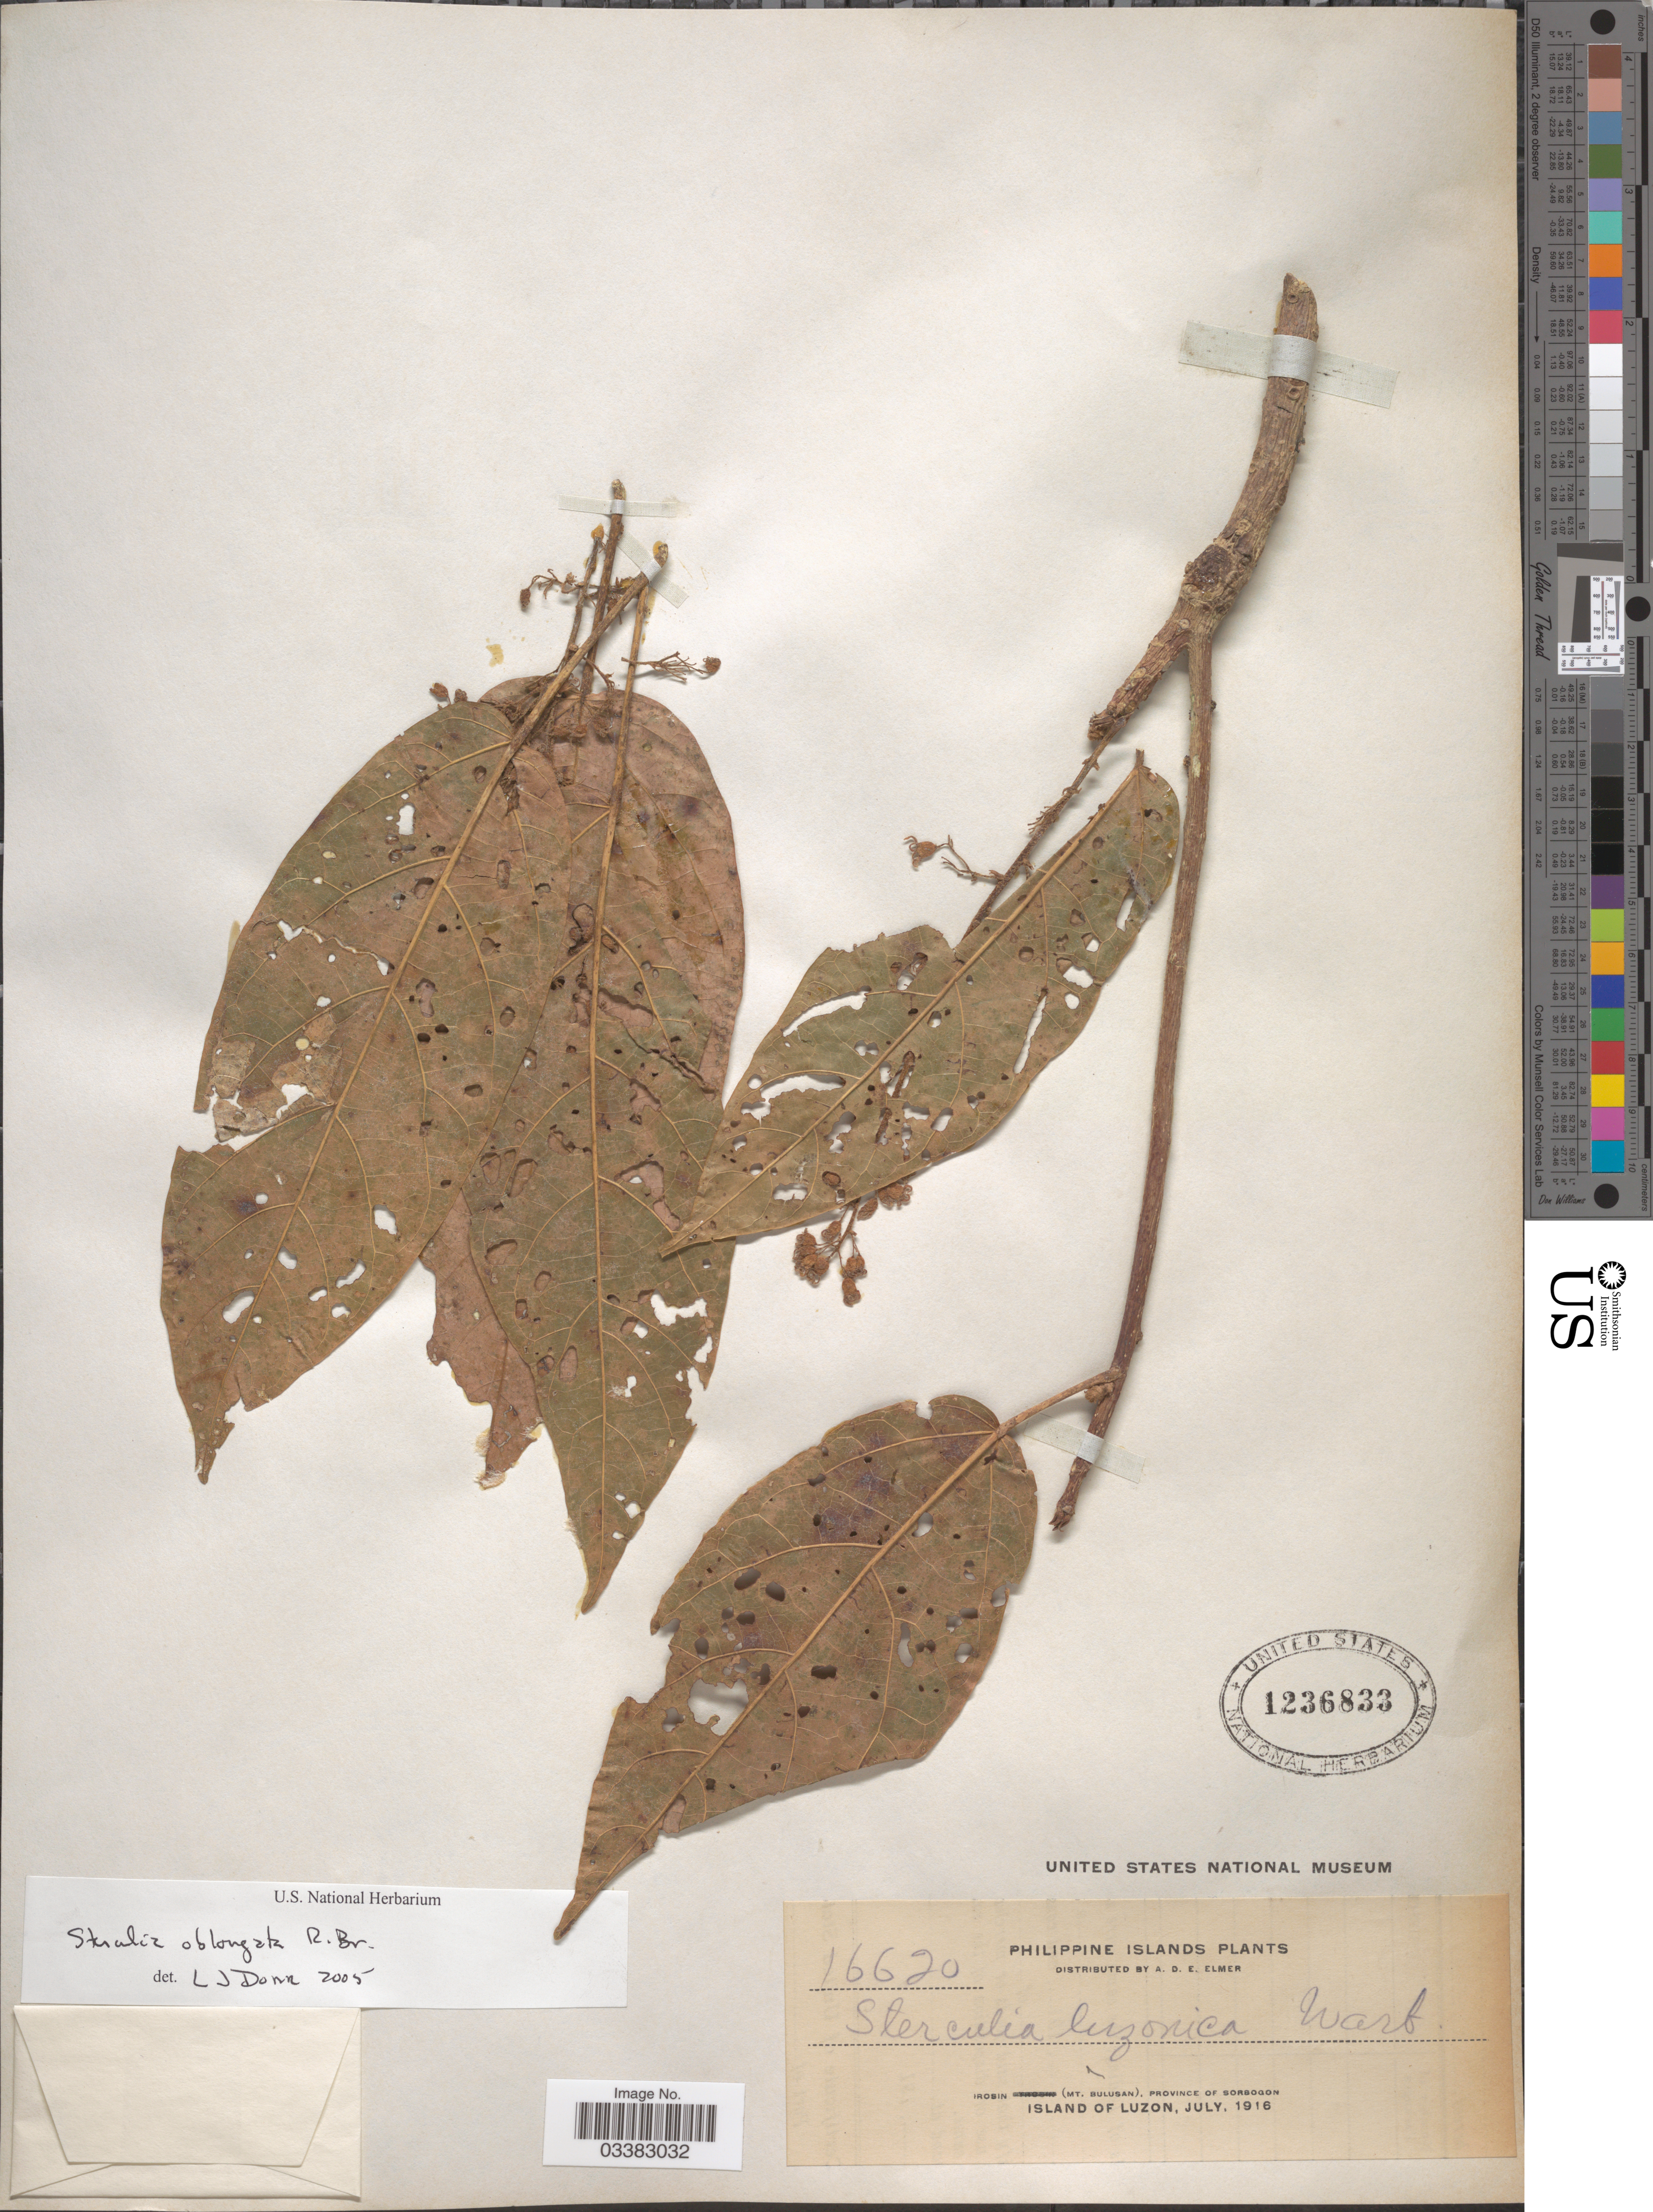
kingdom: Plantae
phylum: Tracheophyta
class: Magnoliopsida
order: Malvales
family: Malvaceae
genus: Sterculia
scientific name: Sterculia oblongata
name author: R. Br.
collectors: A. D. E. Elmer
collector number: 16620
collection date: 1916-07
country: Philippines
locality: Philippine Islands, Irosin (Mt. Bulusan), Province of Sorsogon, Island of Luzon.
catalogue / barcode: US 1236833